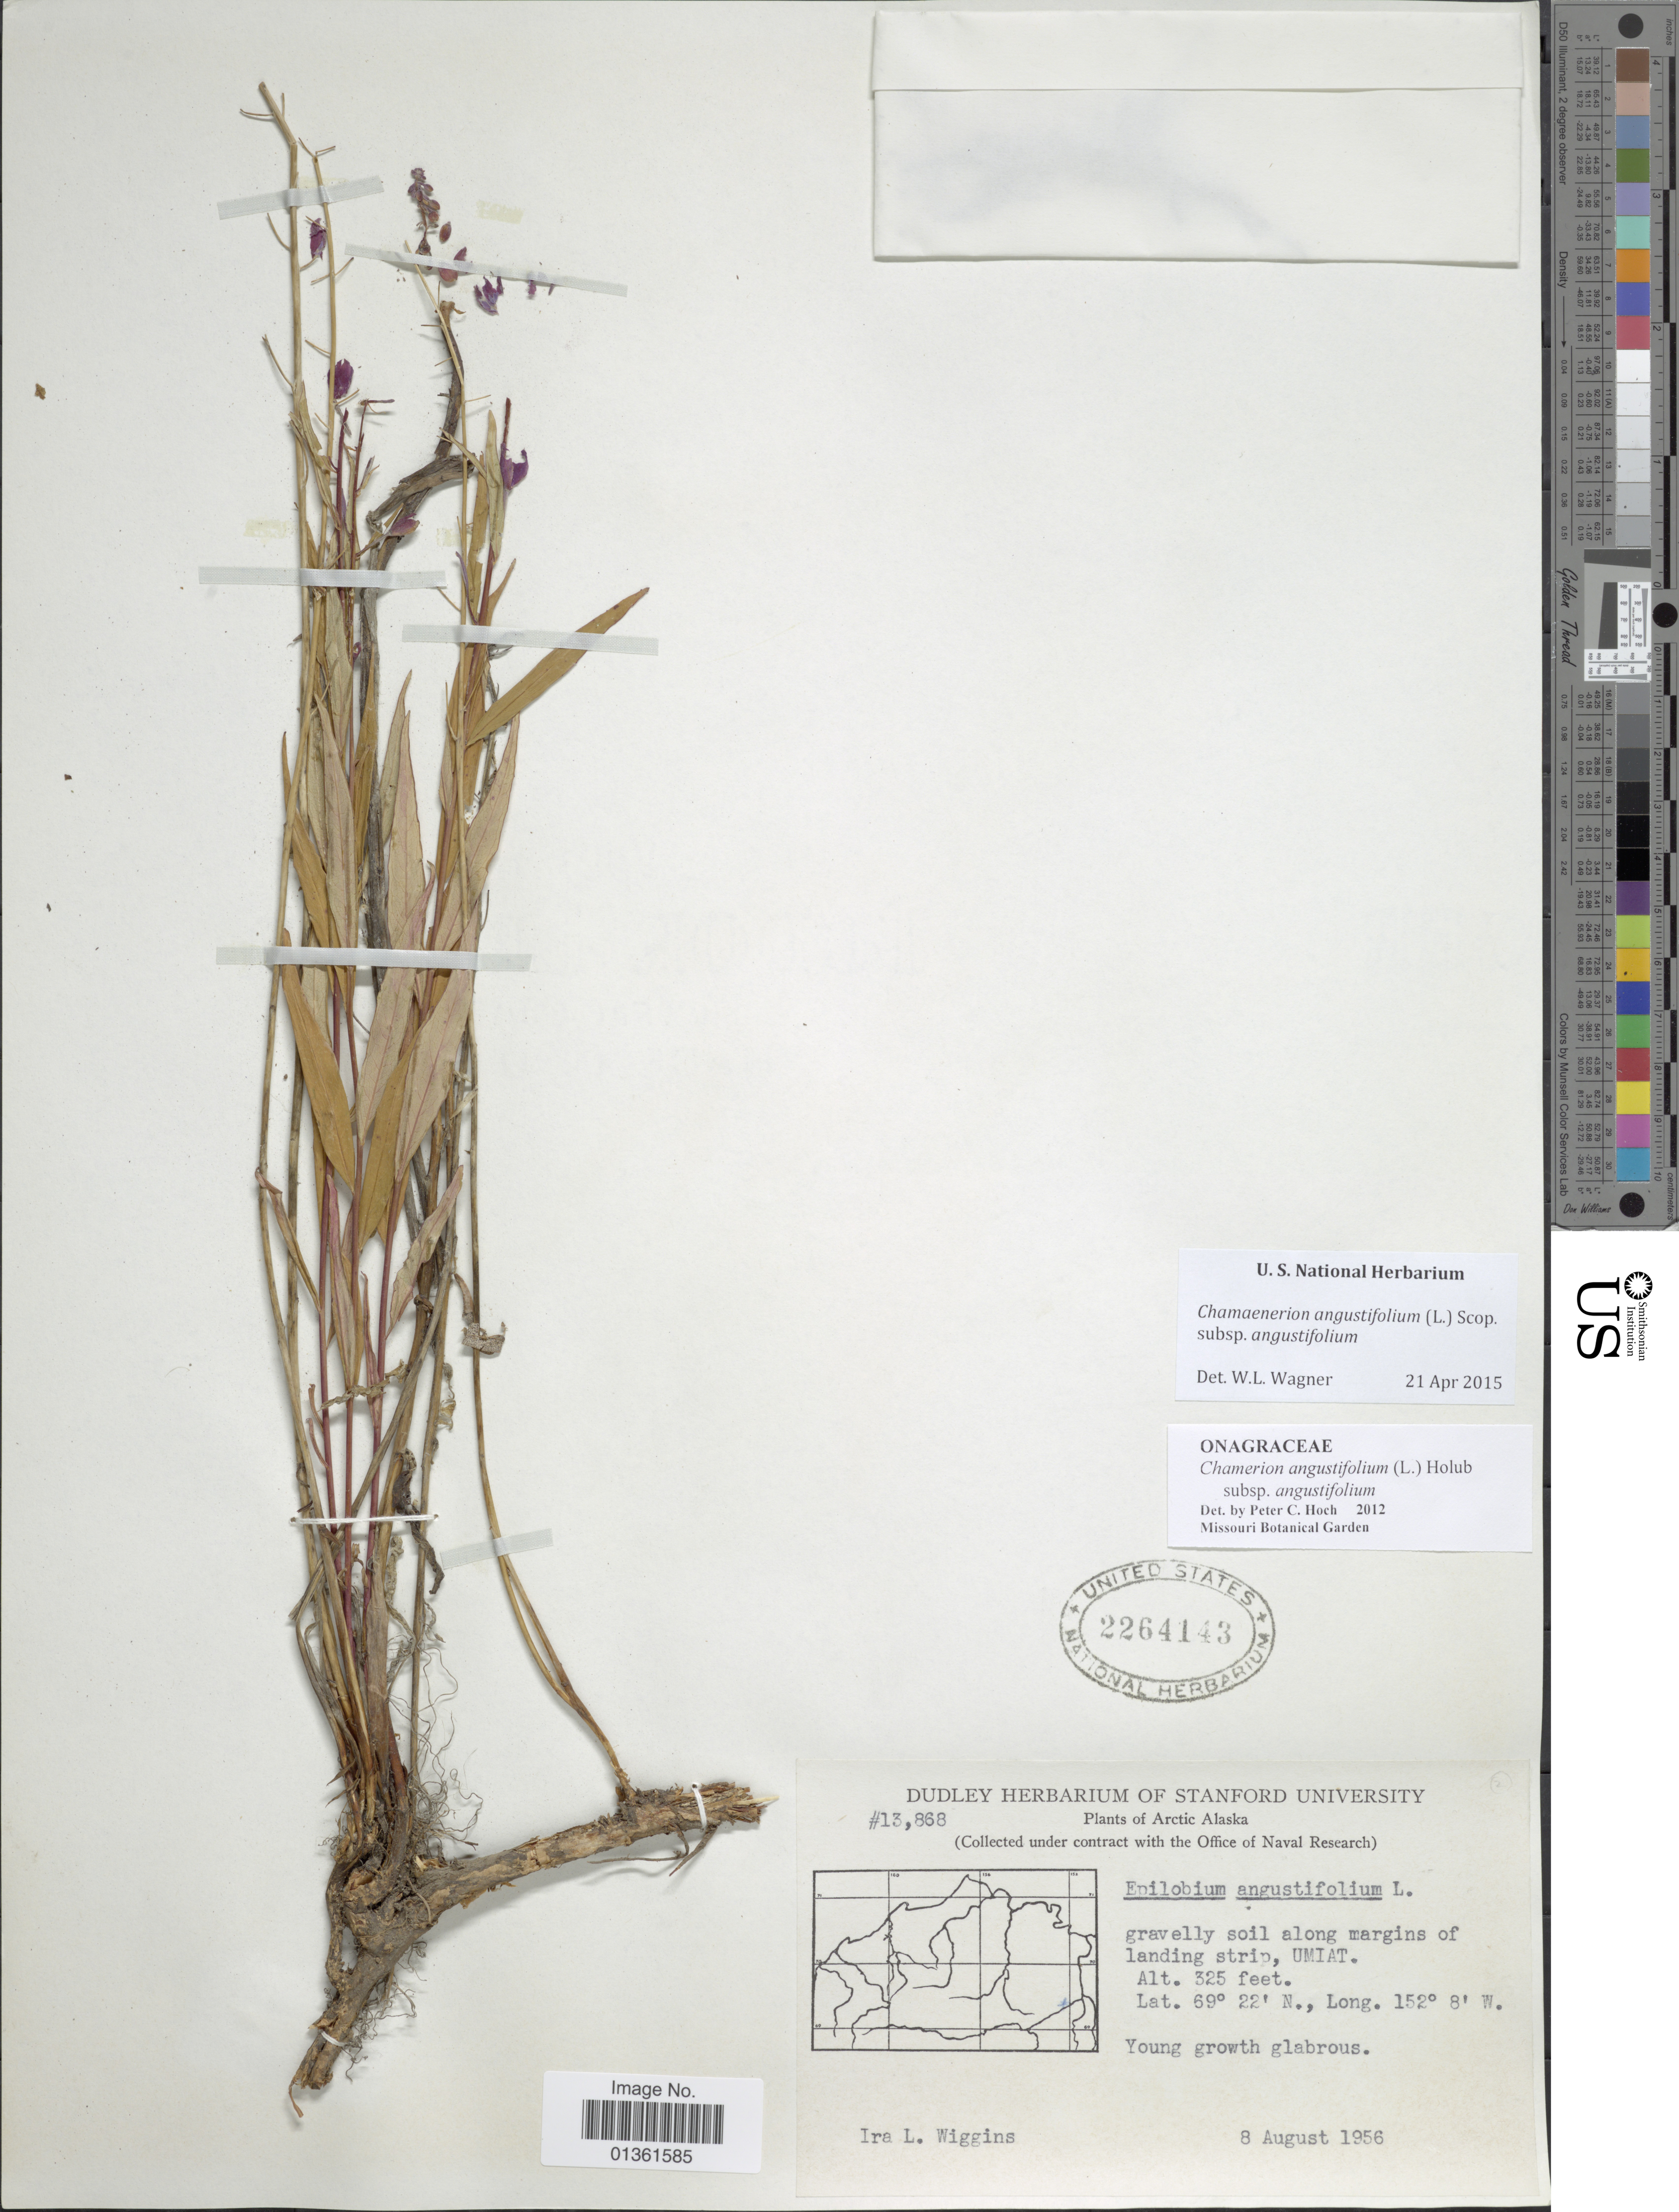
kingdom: Plantae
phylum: Tracheophyta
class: Magnoliopsida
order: Myrtales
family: Onagraceae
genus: Chamaenerion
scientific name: Chamaenerion angustifolium subsp. angustifolium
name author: (L.) Scop.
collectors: I. L. Wiggins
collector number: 13868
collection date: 1956-08-08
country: United States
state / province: Alaska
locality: Arctic Alaska. Gravelly soil along margins of landing strip, UMIAT.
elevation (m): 99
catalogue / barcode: US 2264143